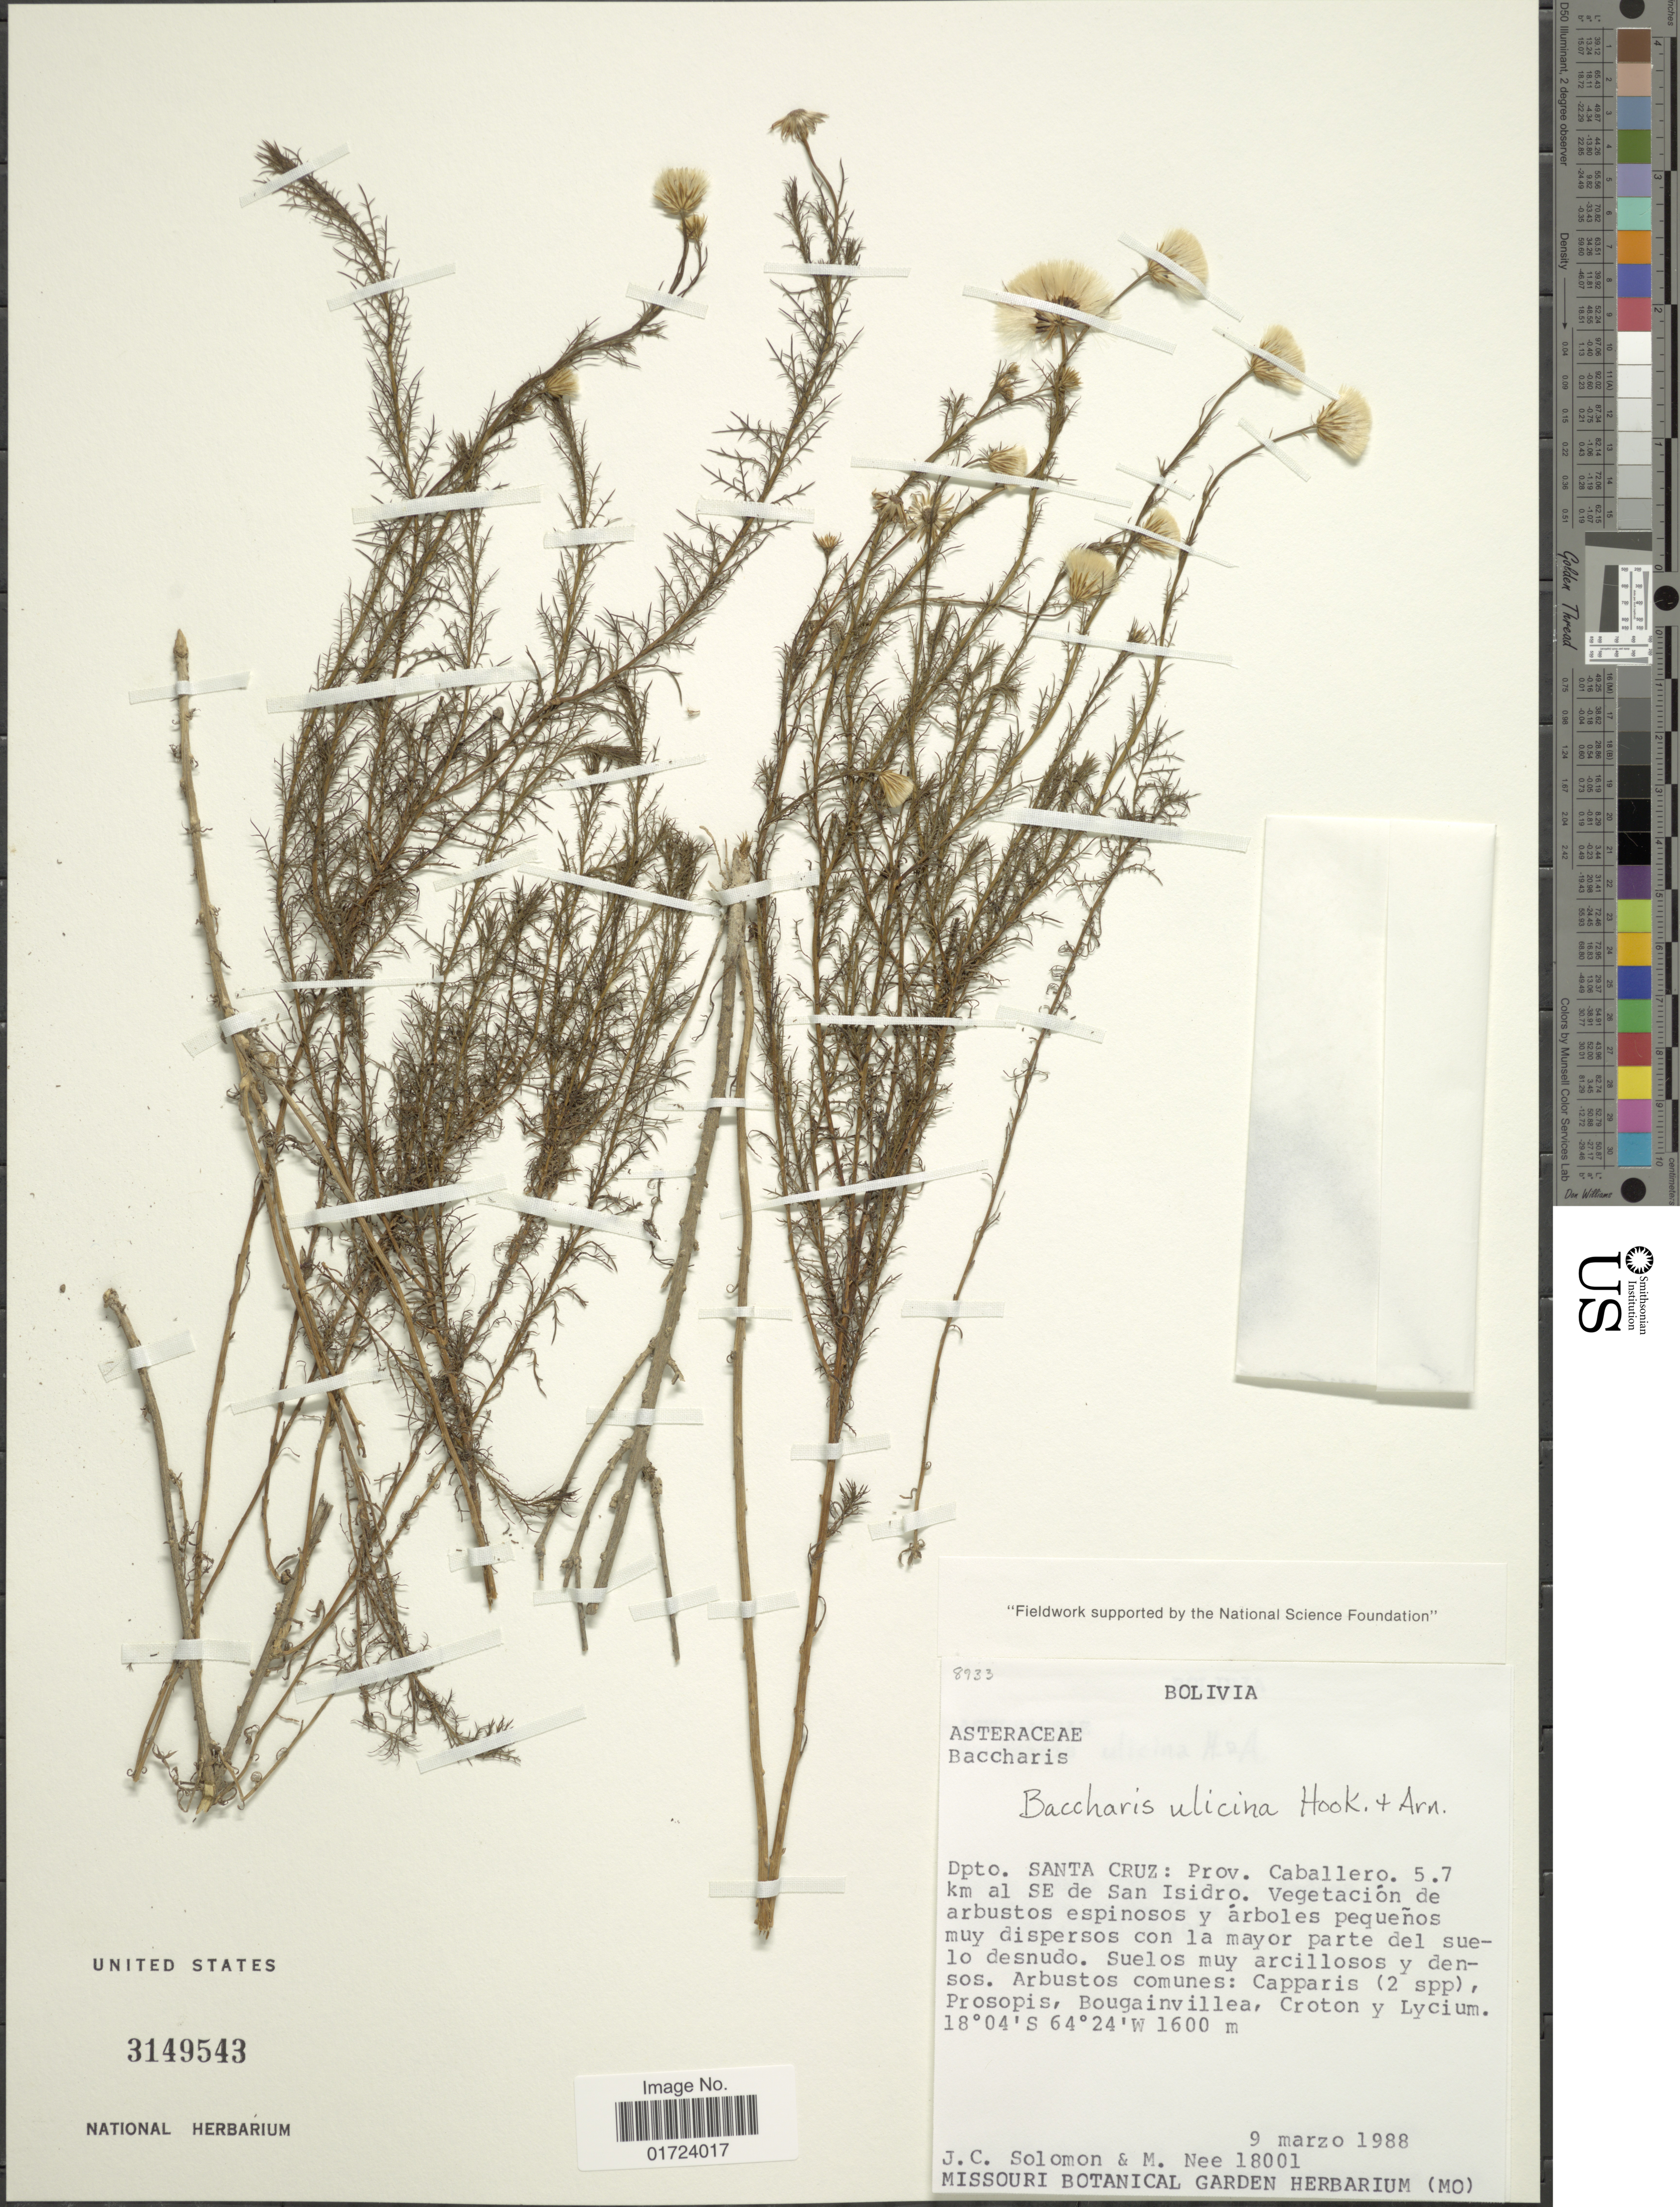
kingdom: Plantae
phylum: Tracheophyta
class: Magnoliopsida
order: Asterales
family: Asteraceae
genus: Baccharis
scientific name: Baccharis ulicina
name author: Hook. & Arn.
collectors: J. C. Solomon & M. Nee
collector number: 18001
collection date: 1988-03-09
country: Bolivia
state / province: Santa Cruz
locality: Dpto.Santa Cruz: Prov. Cabellero, 5.7 km al SE de San Isidro.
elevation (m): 1600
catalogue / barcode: US 3149543